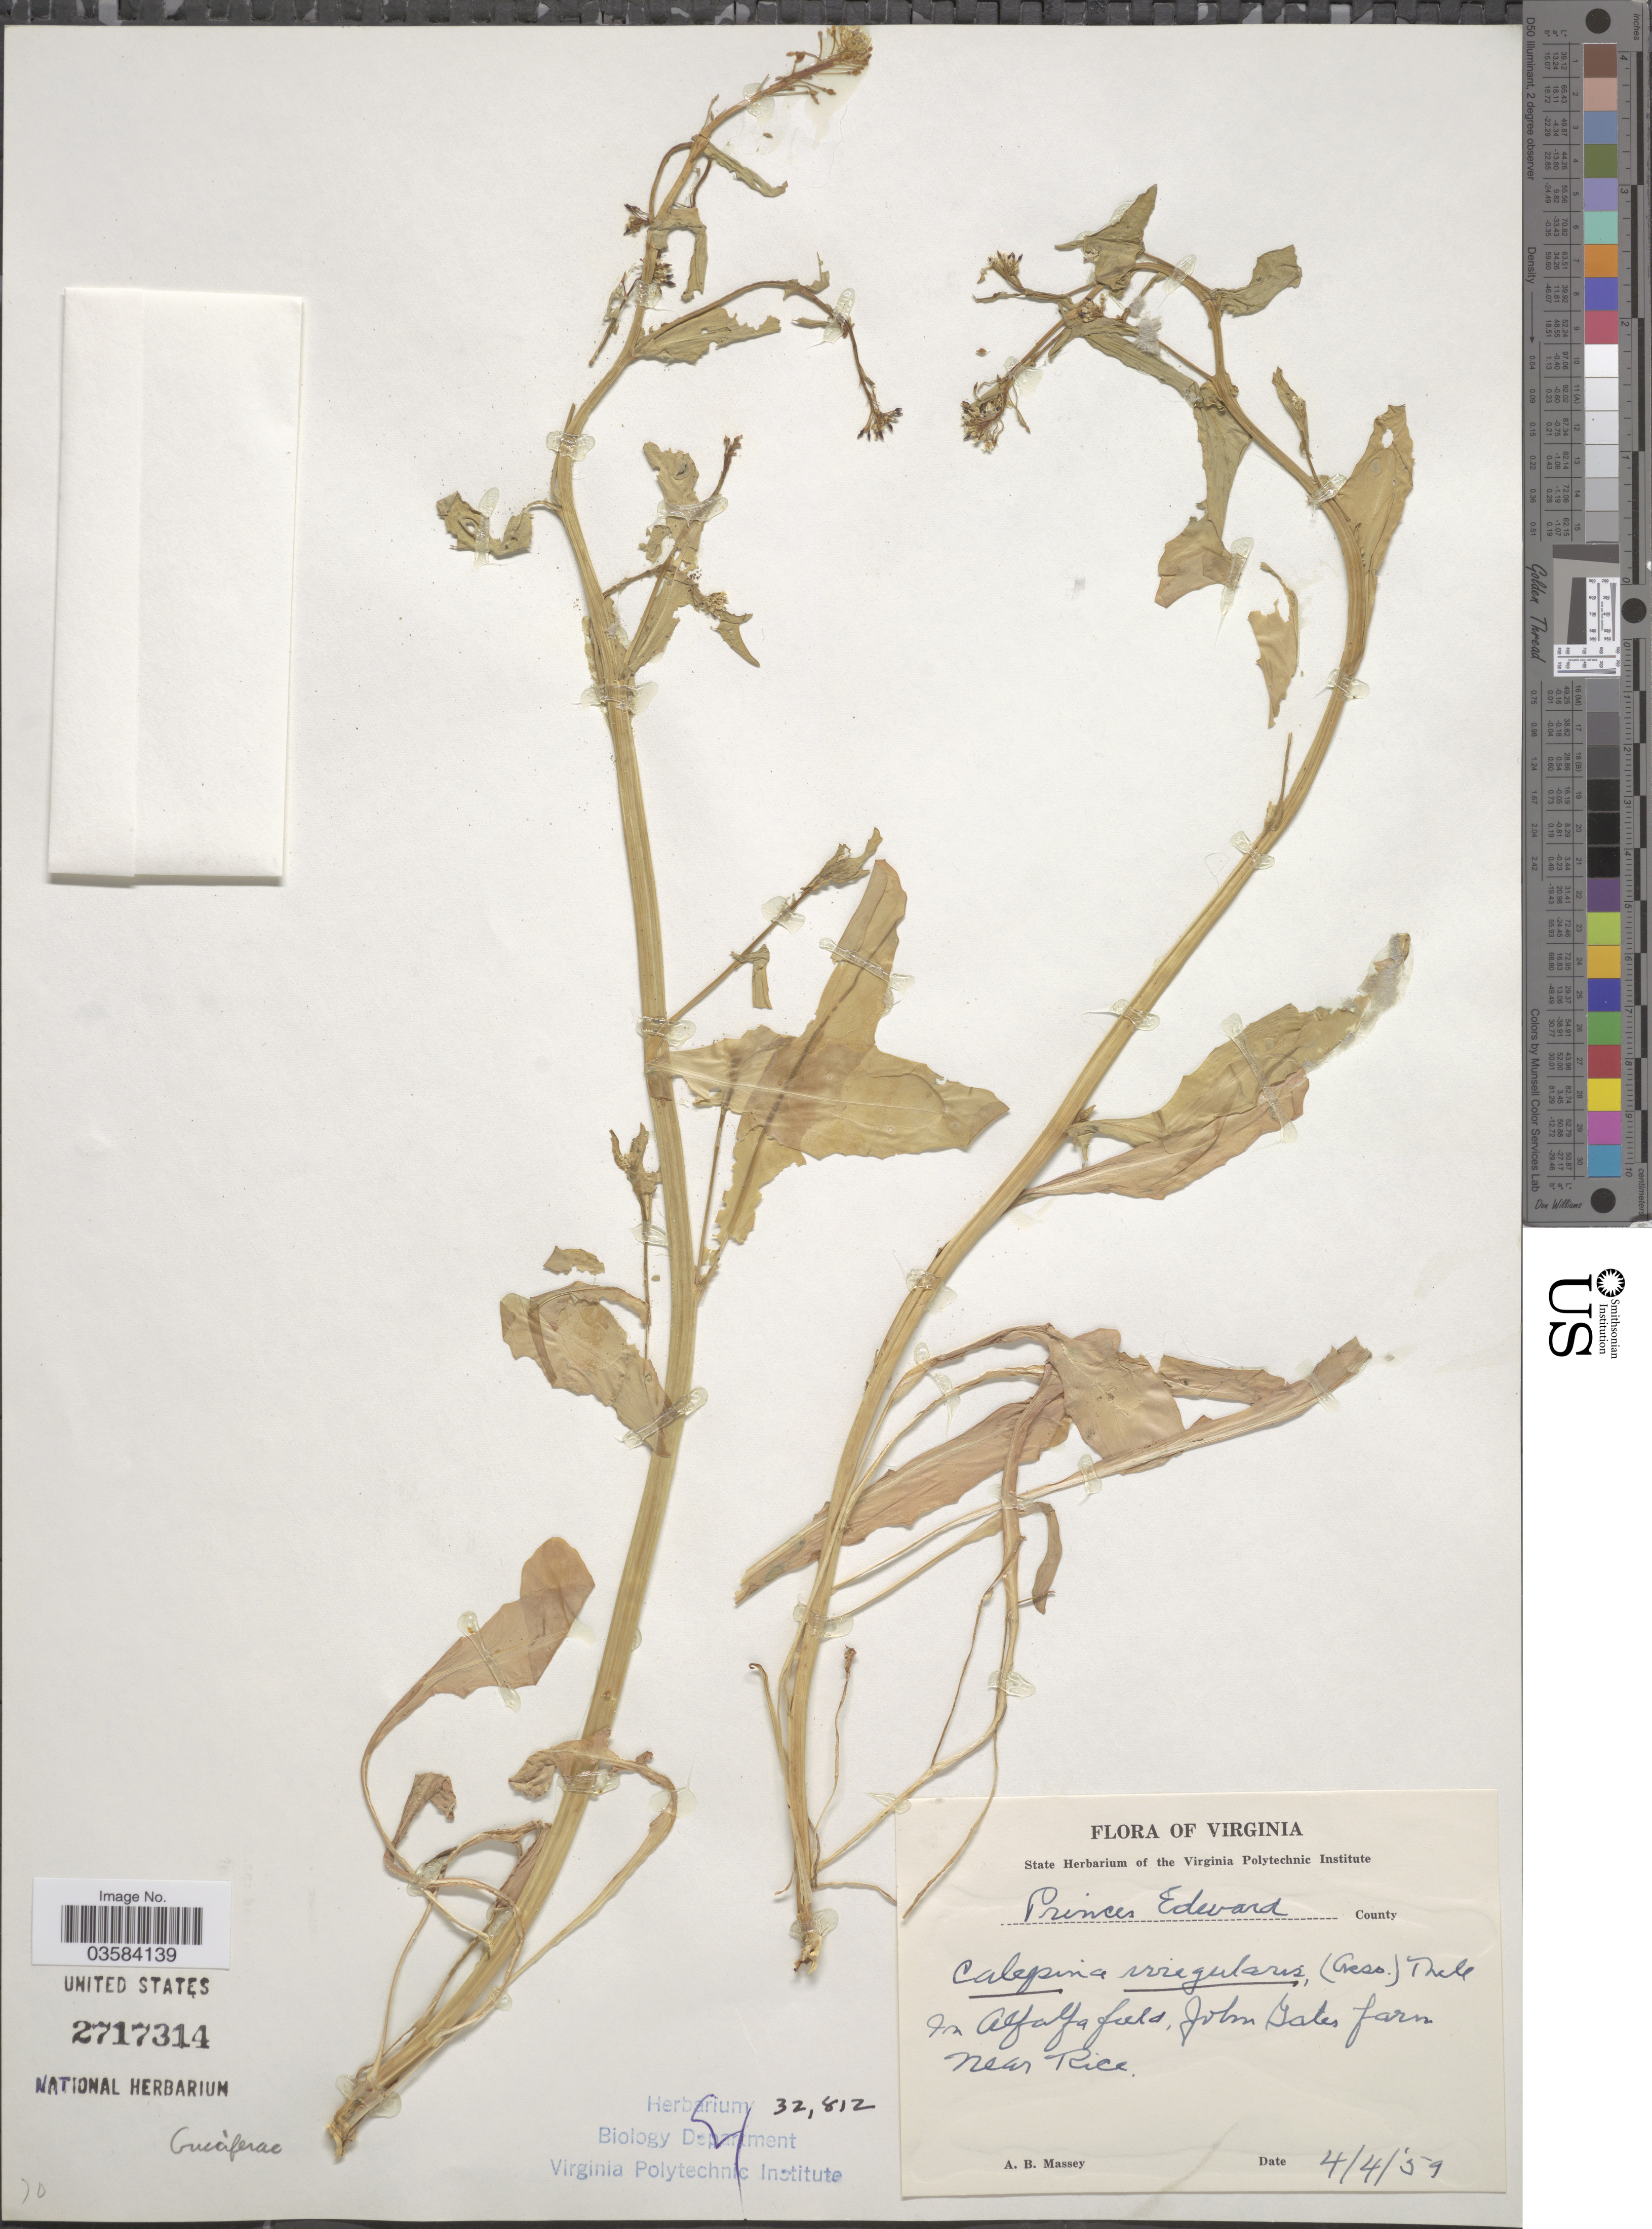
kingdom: Plantae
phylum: Tracheophyta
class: Magnoliopsida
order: Brassicales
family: Brassicaceae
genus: Calepina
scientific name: Calepina irregularis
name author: (Asso) Thell.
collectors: A. Massey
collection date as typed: Transcribed d/m/y: 4/4/59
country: United States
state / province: Virginia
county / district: Prince Edward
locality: Prince Edward County. In Alfalfa field, John Gates farm near Rice.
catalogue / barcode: US 2717314